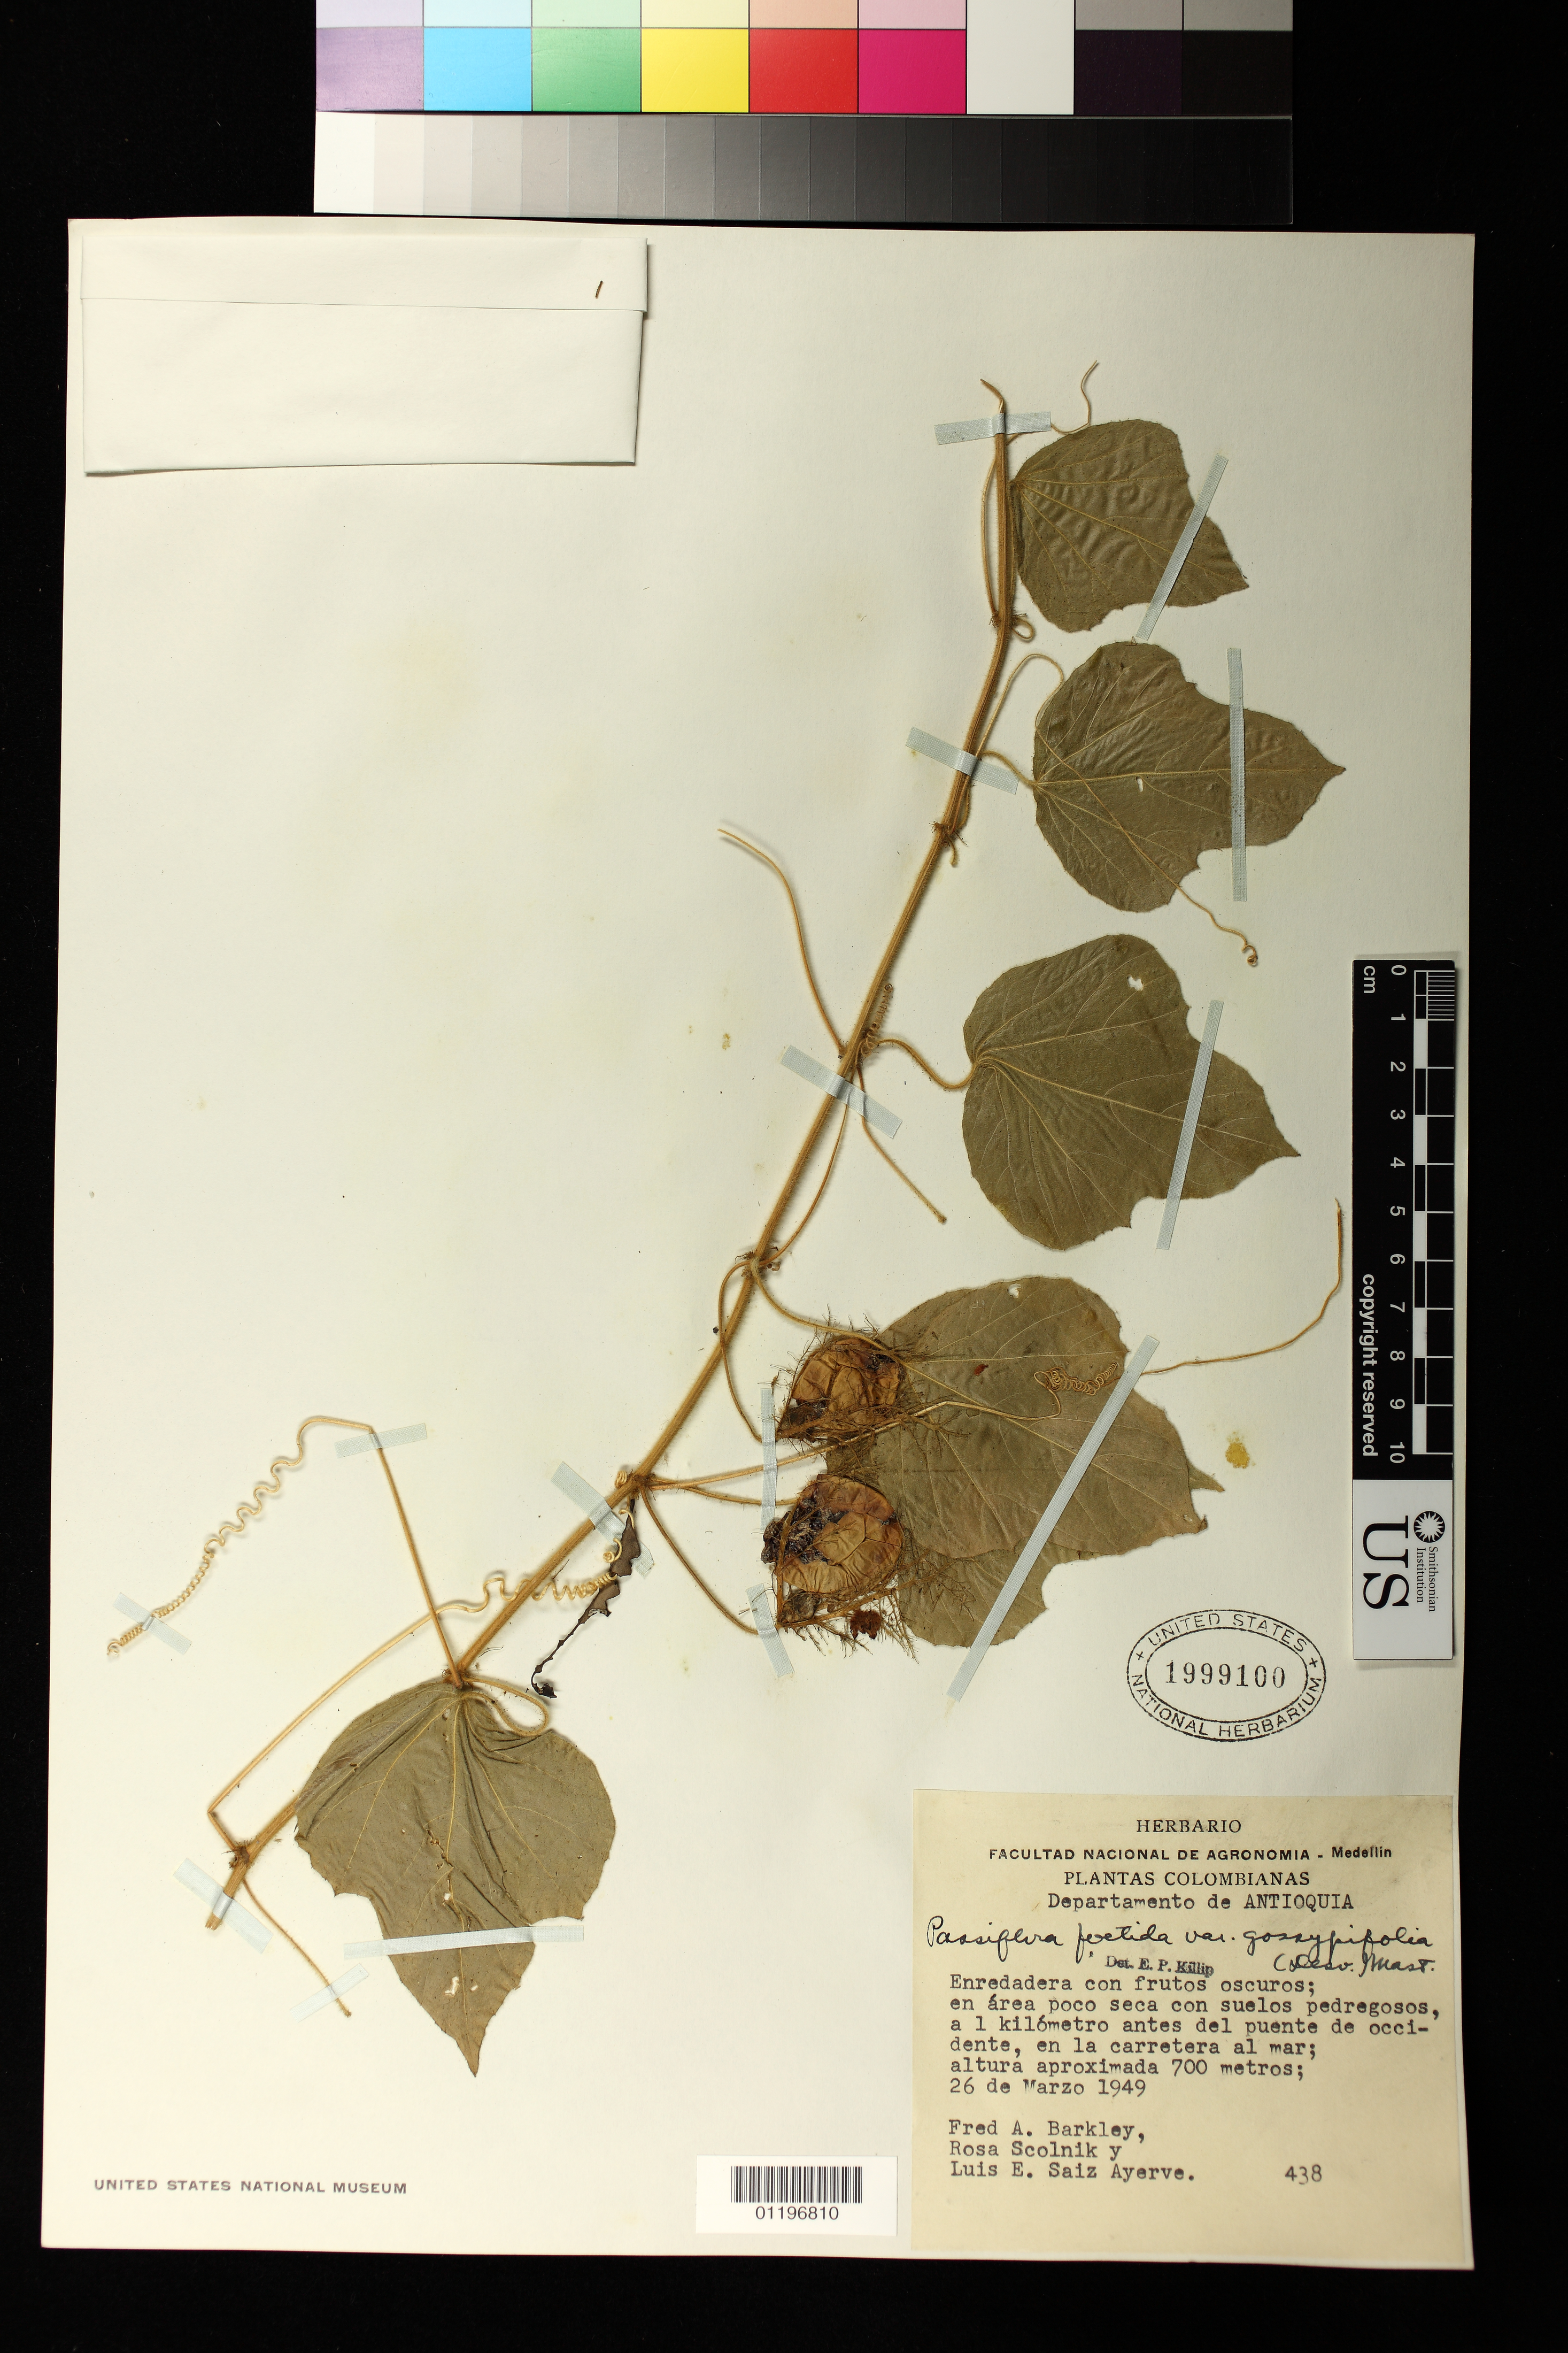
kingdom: Plantae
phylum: Tracheophyta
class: Magnoliopsida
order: Malpighiales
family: Passifloraceae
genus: Passiflora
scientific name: Passiflora foetida var. gossypiifolia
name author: (Desv.) Mast.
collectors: F. A. Barkley, R. Scolnik & L. E. Ayerve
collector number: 438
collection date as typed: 26 Mar 1949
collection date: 1949-03-26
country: Colombia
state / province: Antioquia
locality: en area poco seca con suelos pedregosos, a 1 kilometro antes del puente de occidente, en la carretera al mar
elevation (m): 700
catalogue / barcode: US 1999100